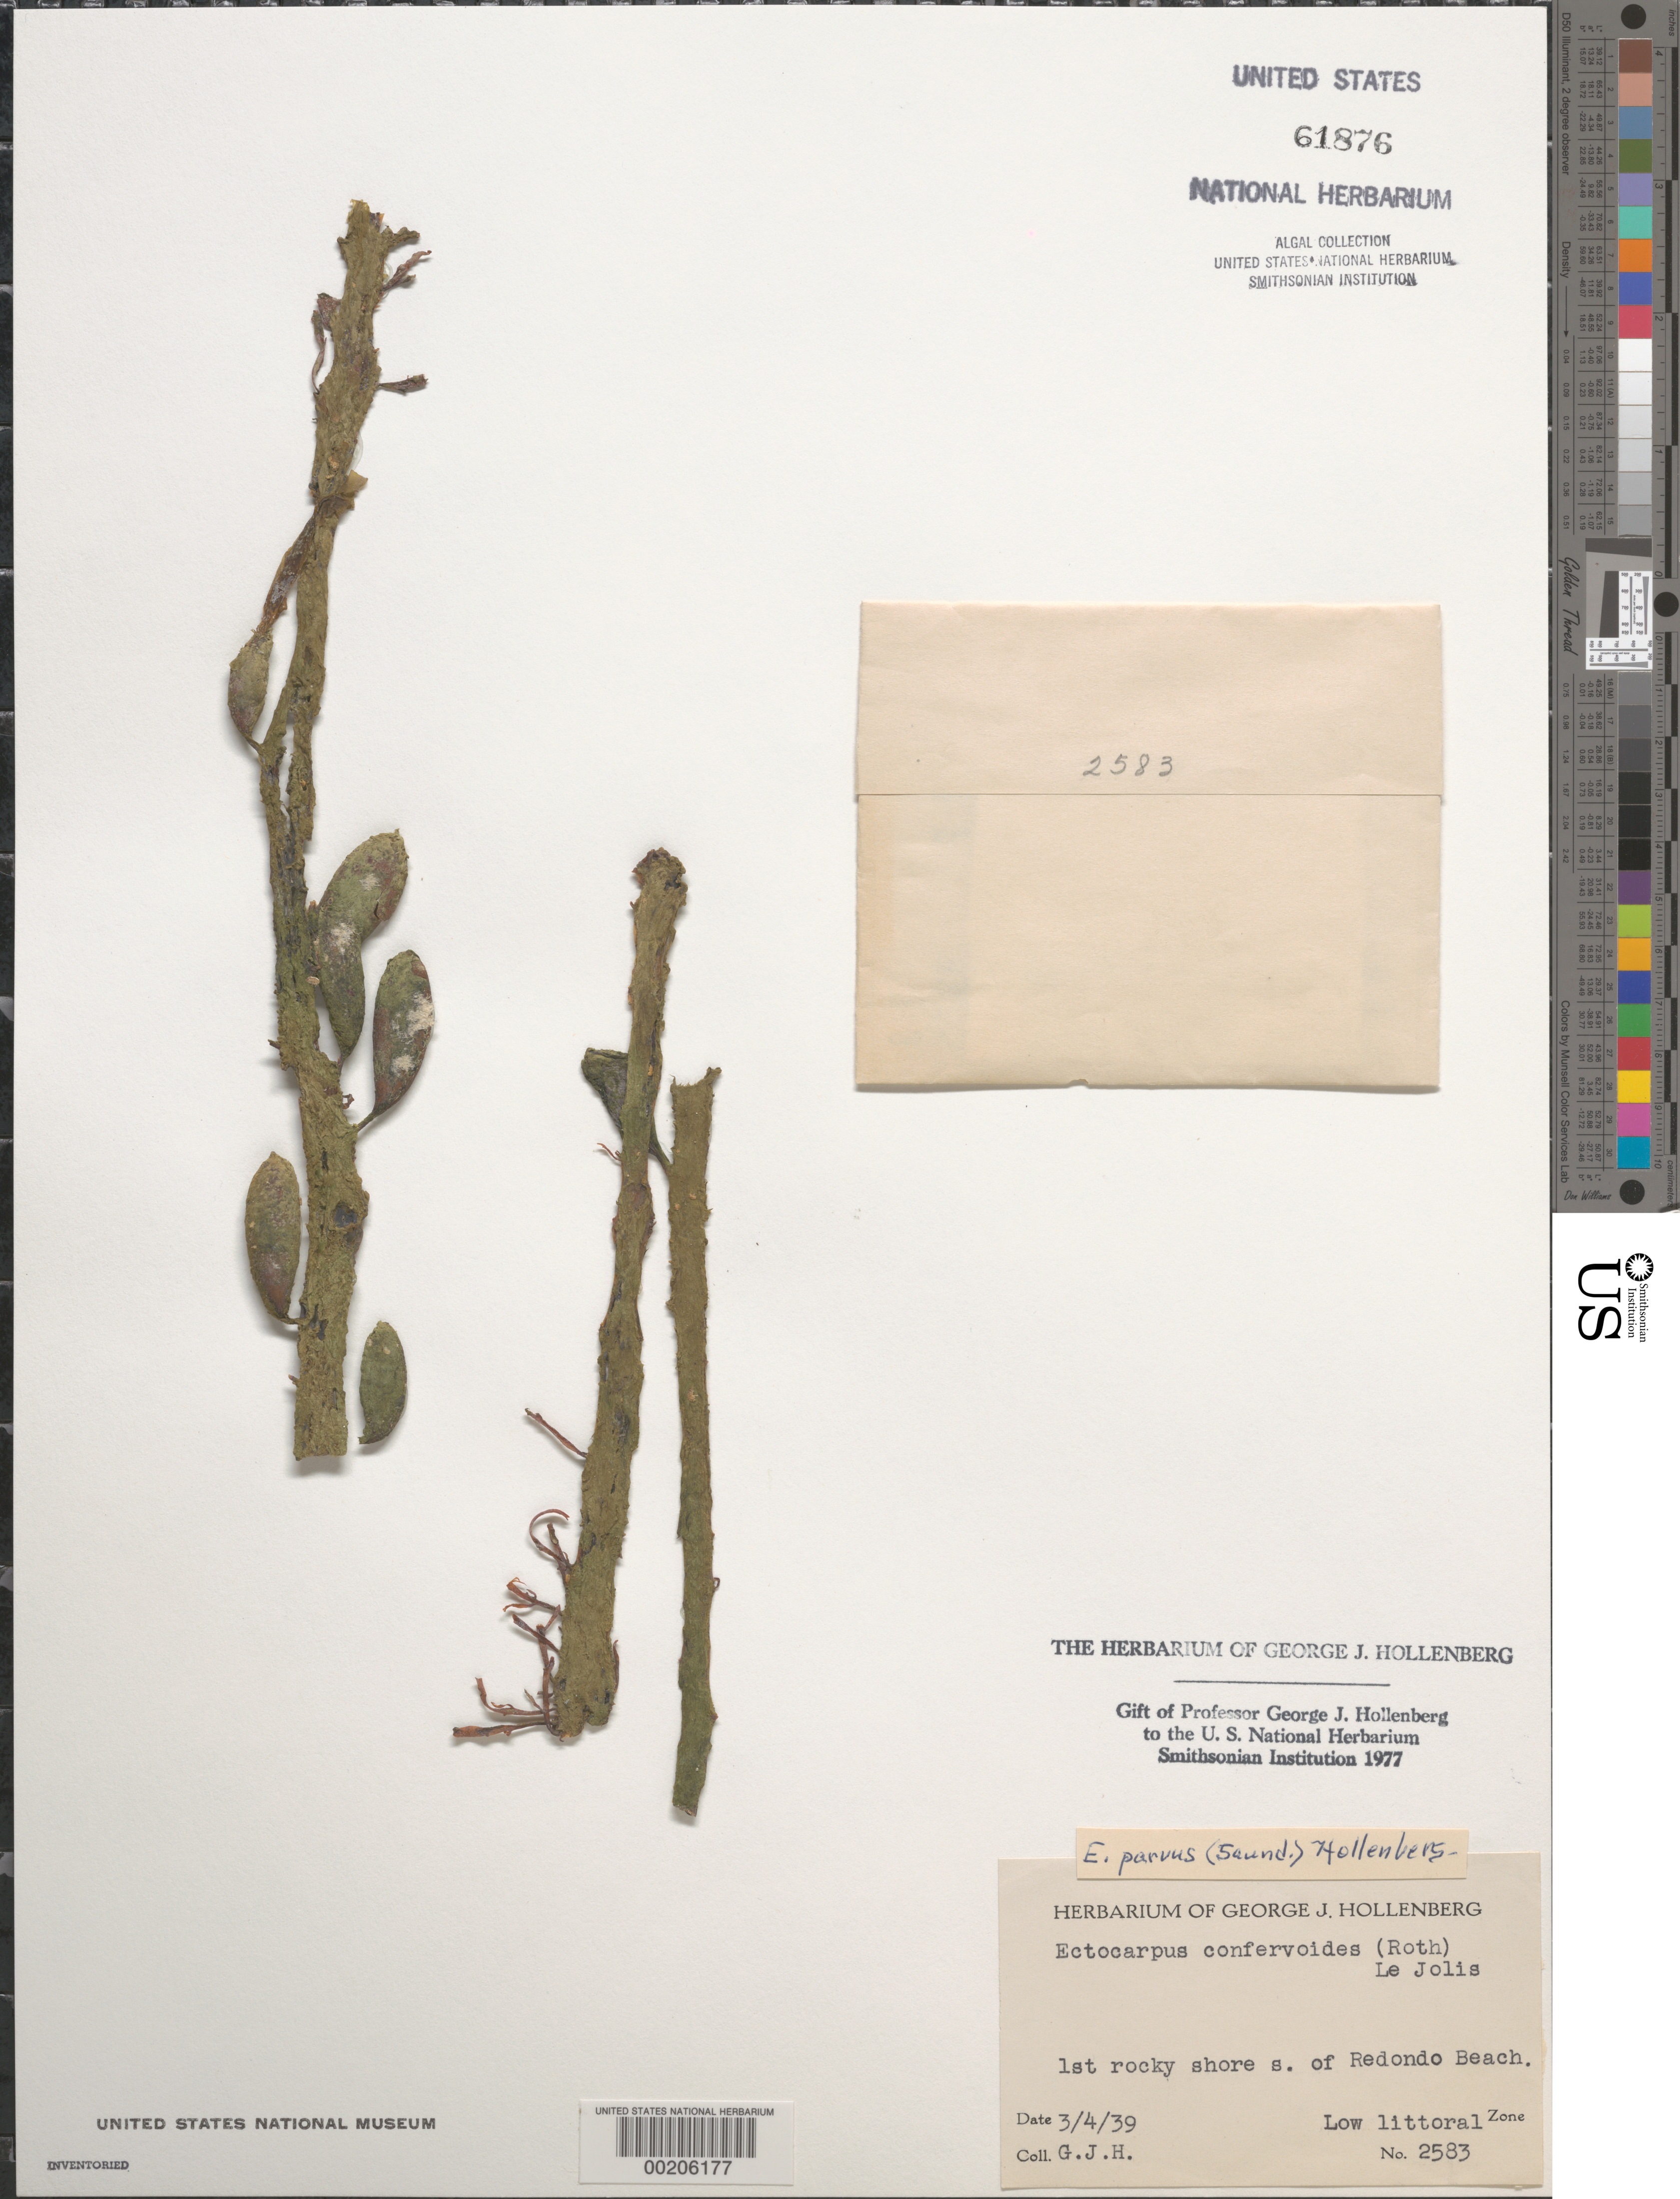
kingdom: Chromista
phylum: Ochrophyta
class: Phaeophyceae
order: Ectocarpales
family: Ectocarpaceae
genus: Ectocarpus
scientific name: Ectocarpus commensalis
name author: Setch. & N.L. Gardner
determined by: Algae name updating Project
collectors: G. Hollenberg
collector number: GJH 2583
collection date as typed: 04 Mar 1939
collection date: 1939-03-04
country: United States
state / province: California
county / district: Los Angeles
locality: South of Redondo Beach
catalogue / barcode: US 61876